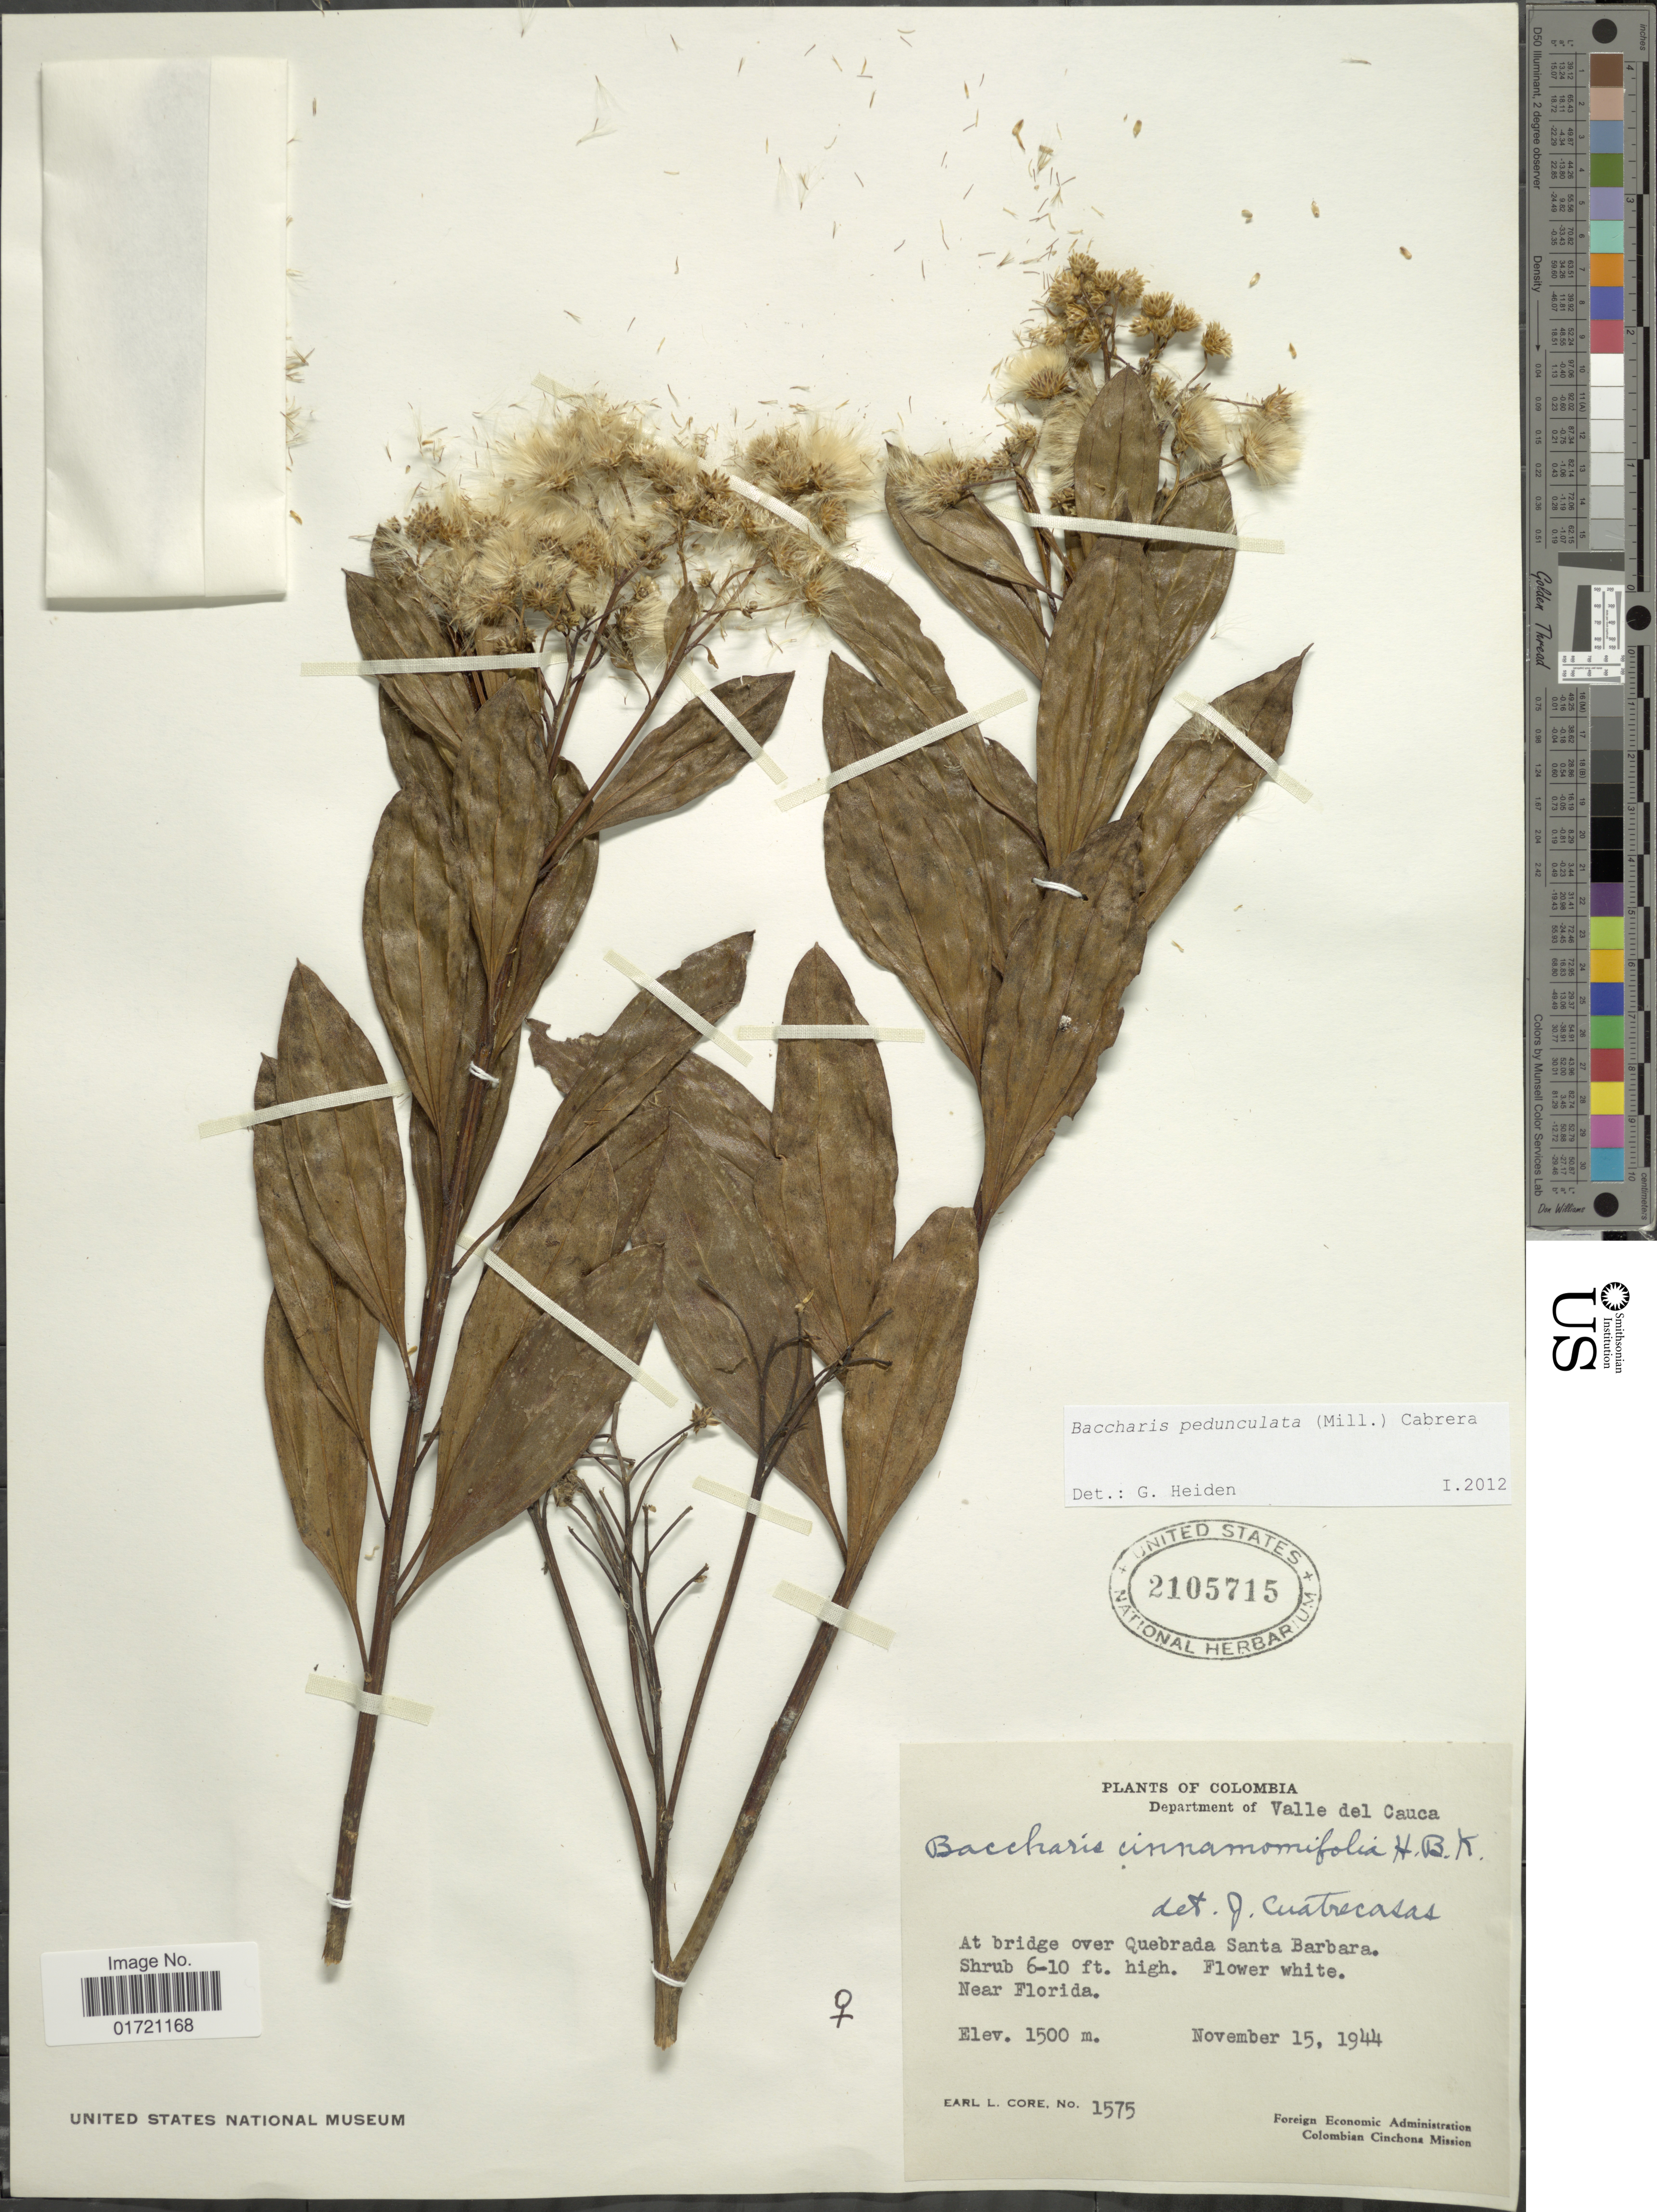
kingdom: Plantae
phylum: Tracheophyta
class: Magnoliopsida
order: Asterales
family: Asteraceae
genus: Baccharis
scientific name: Baccharis pedunculata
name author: (Mill.) Cabrera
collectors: E. L. Core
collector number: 1575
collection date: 1944-11-15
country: Colombia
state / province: Valle del Cauca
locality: Department of Valle del Cauca. Near Florida.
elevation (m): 1500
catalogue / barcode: US 2105715